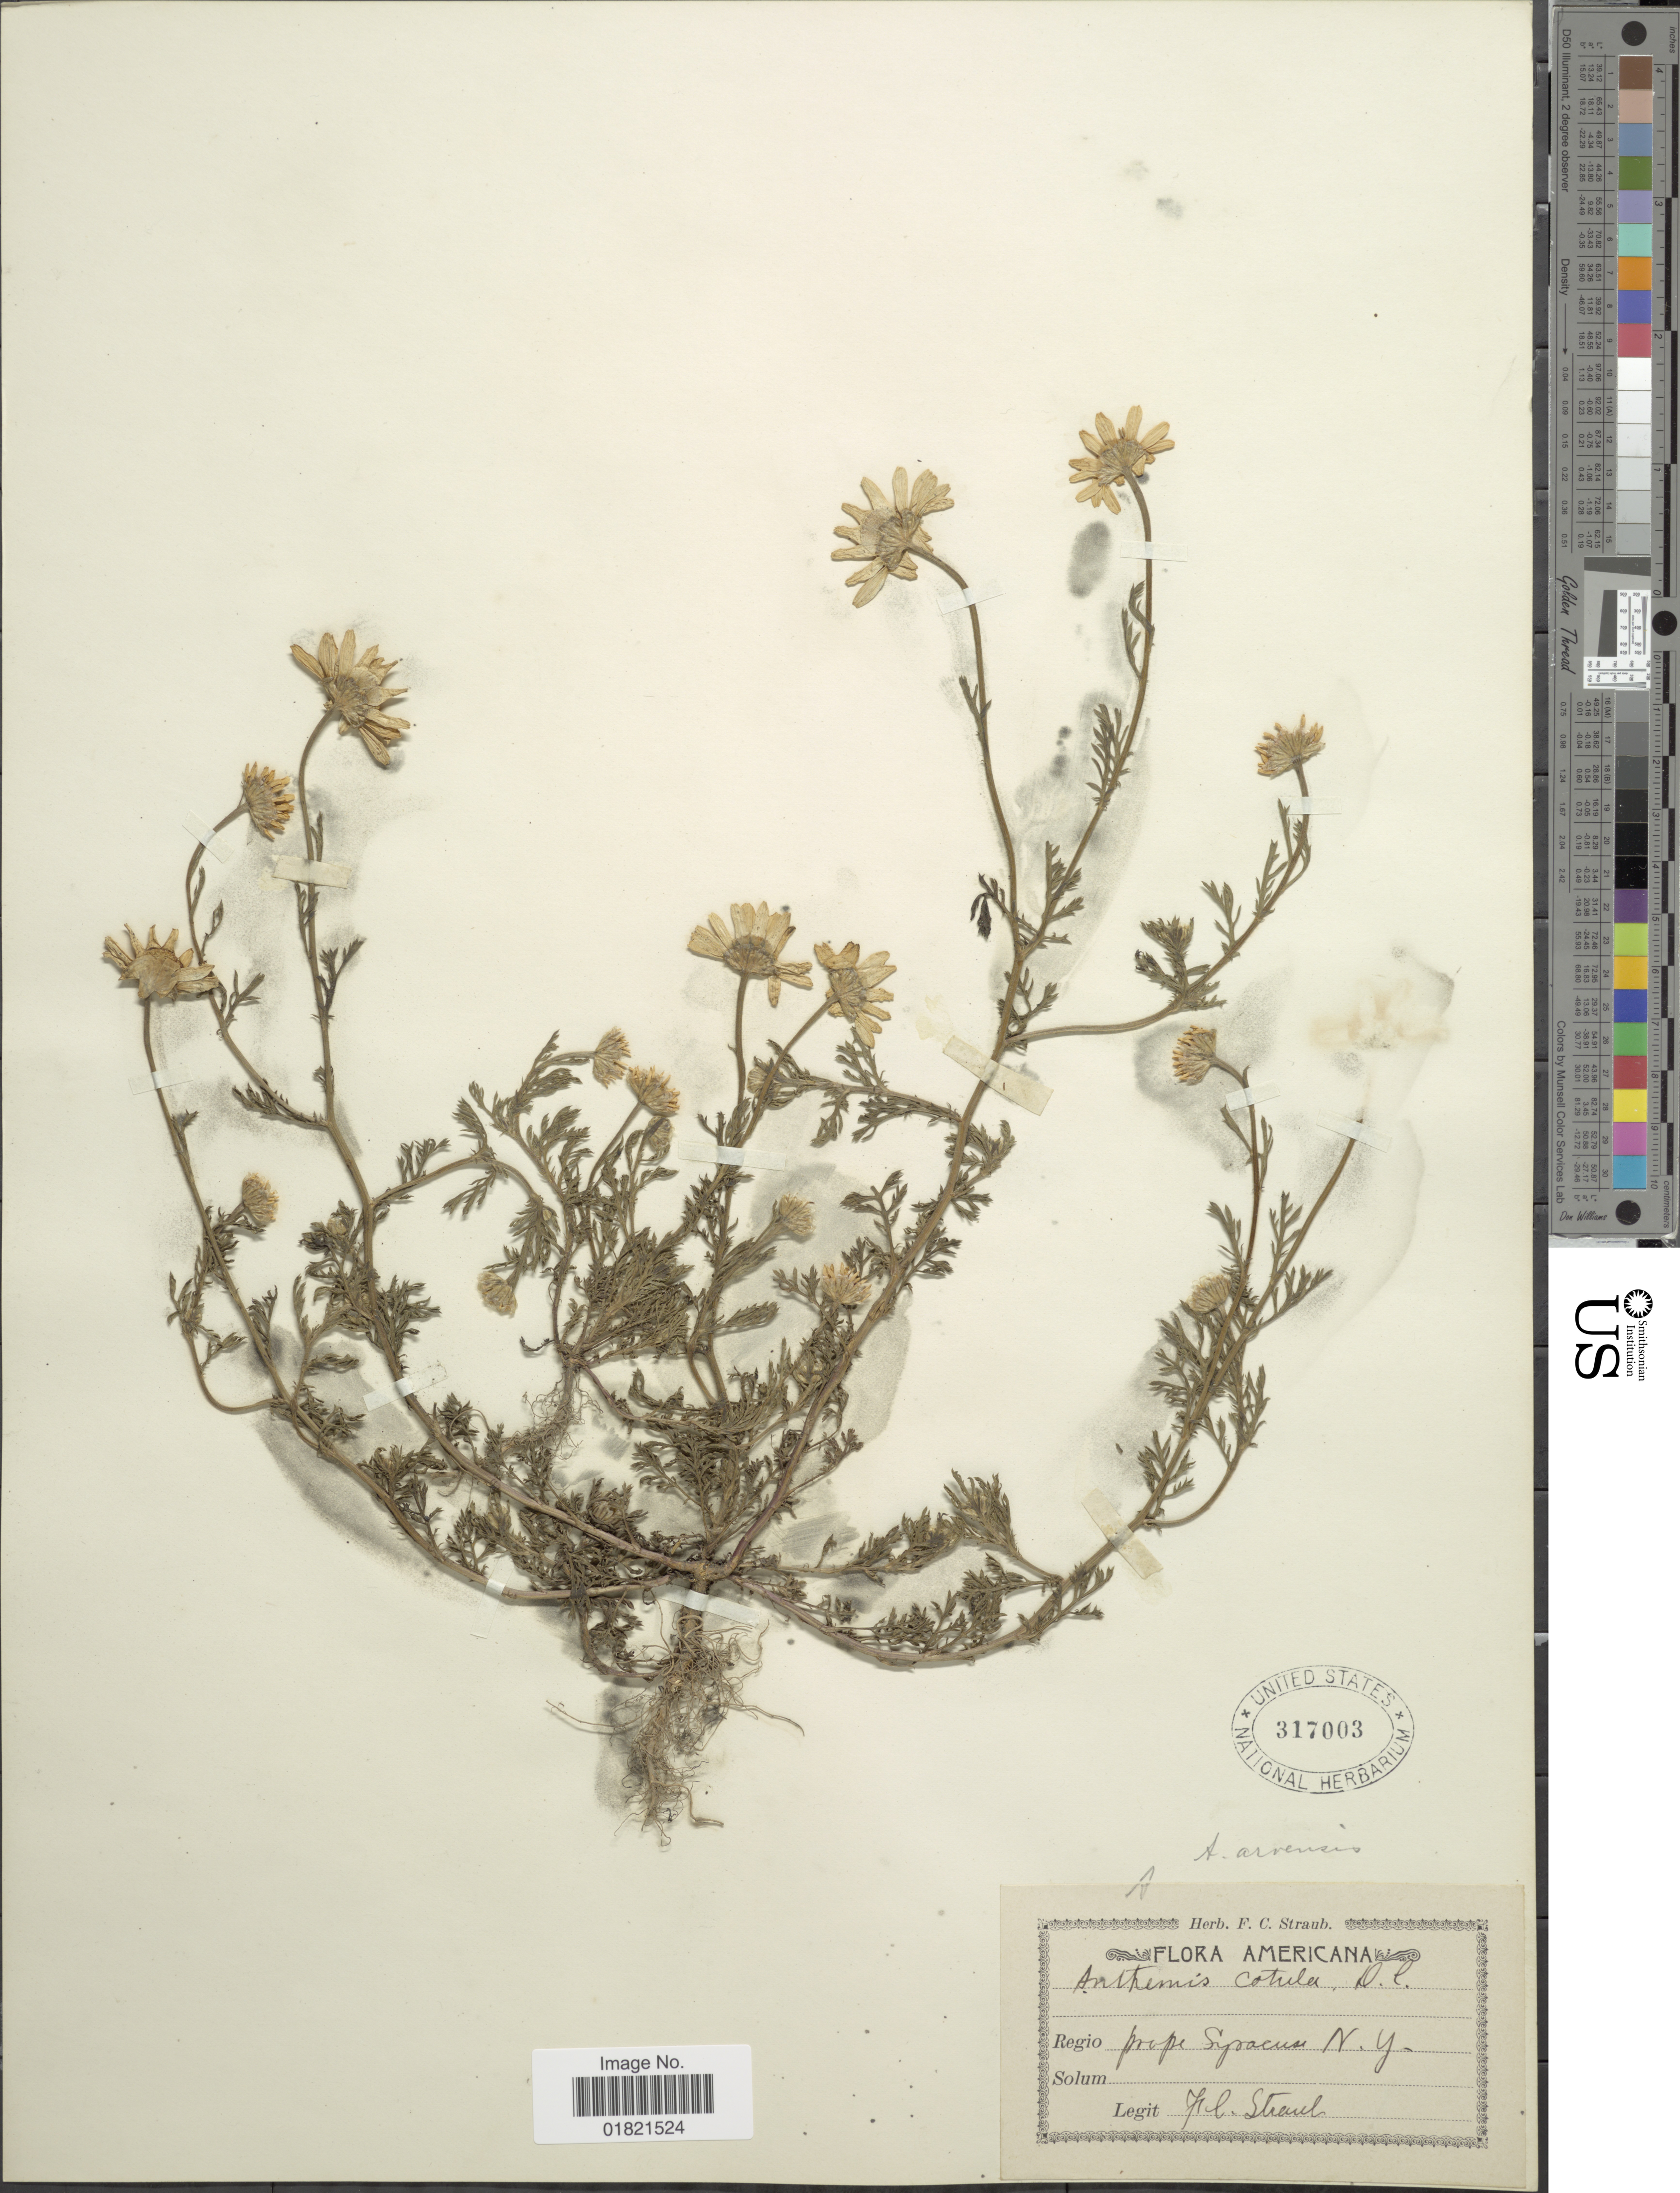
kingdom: Plantae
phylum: Tracheophyta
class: Magnoliopsida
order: Asterales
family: Asteraceae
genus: Anthemis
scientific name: Anthemis arvensis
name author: L.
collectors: F. Straub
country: United States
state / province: New York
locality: Prope Syracuse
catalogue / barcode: US 317003